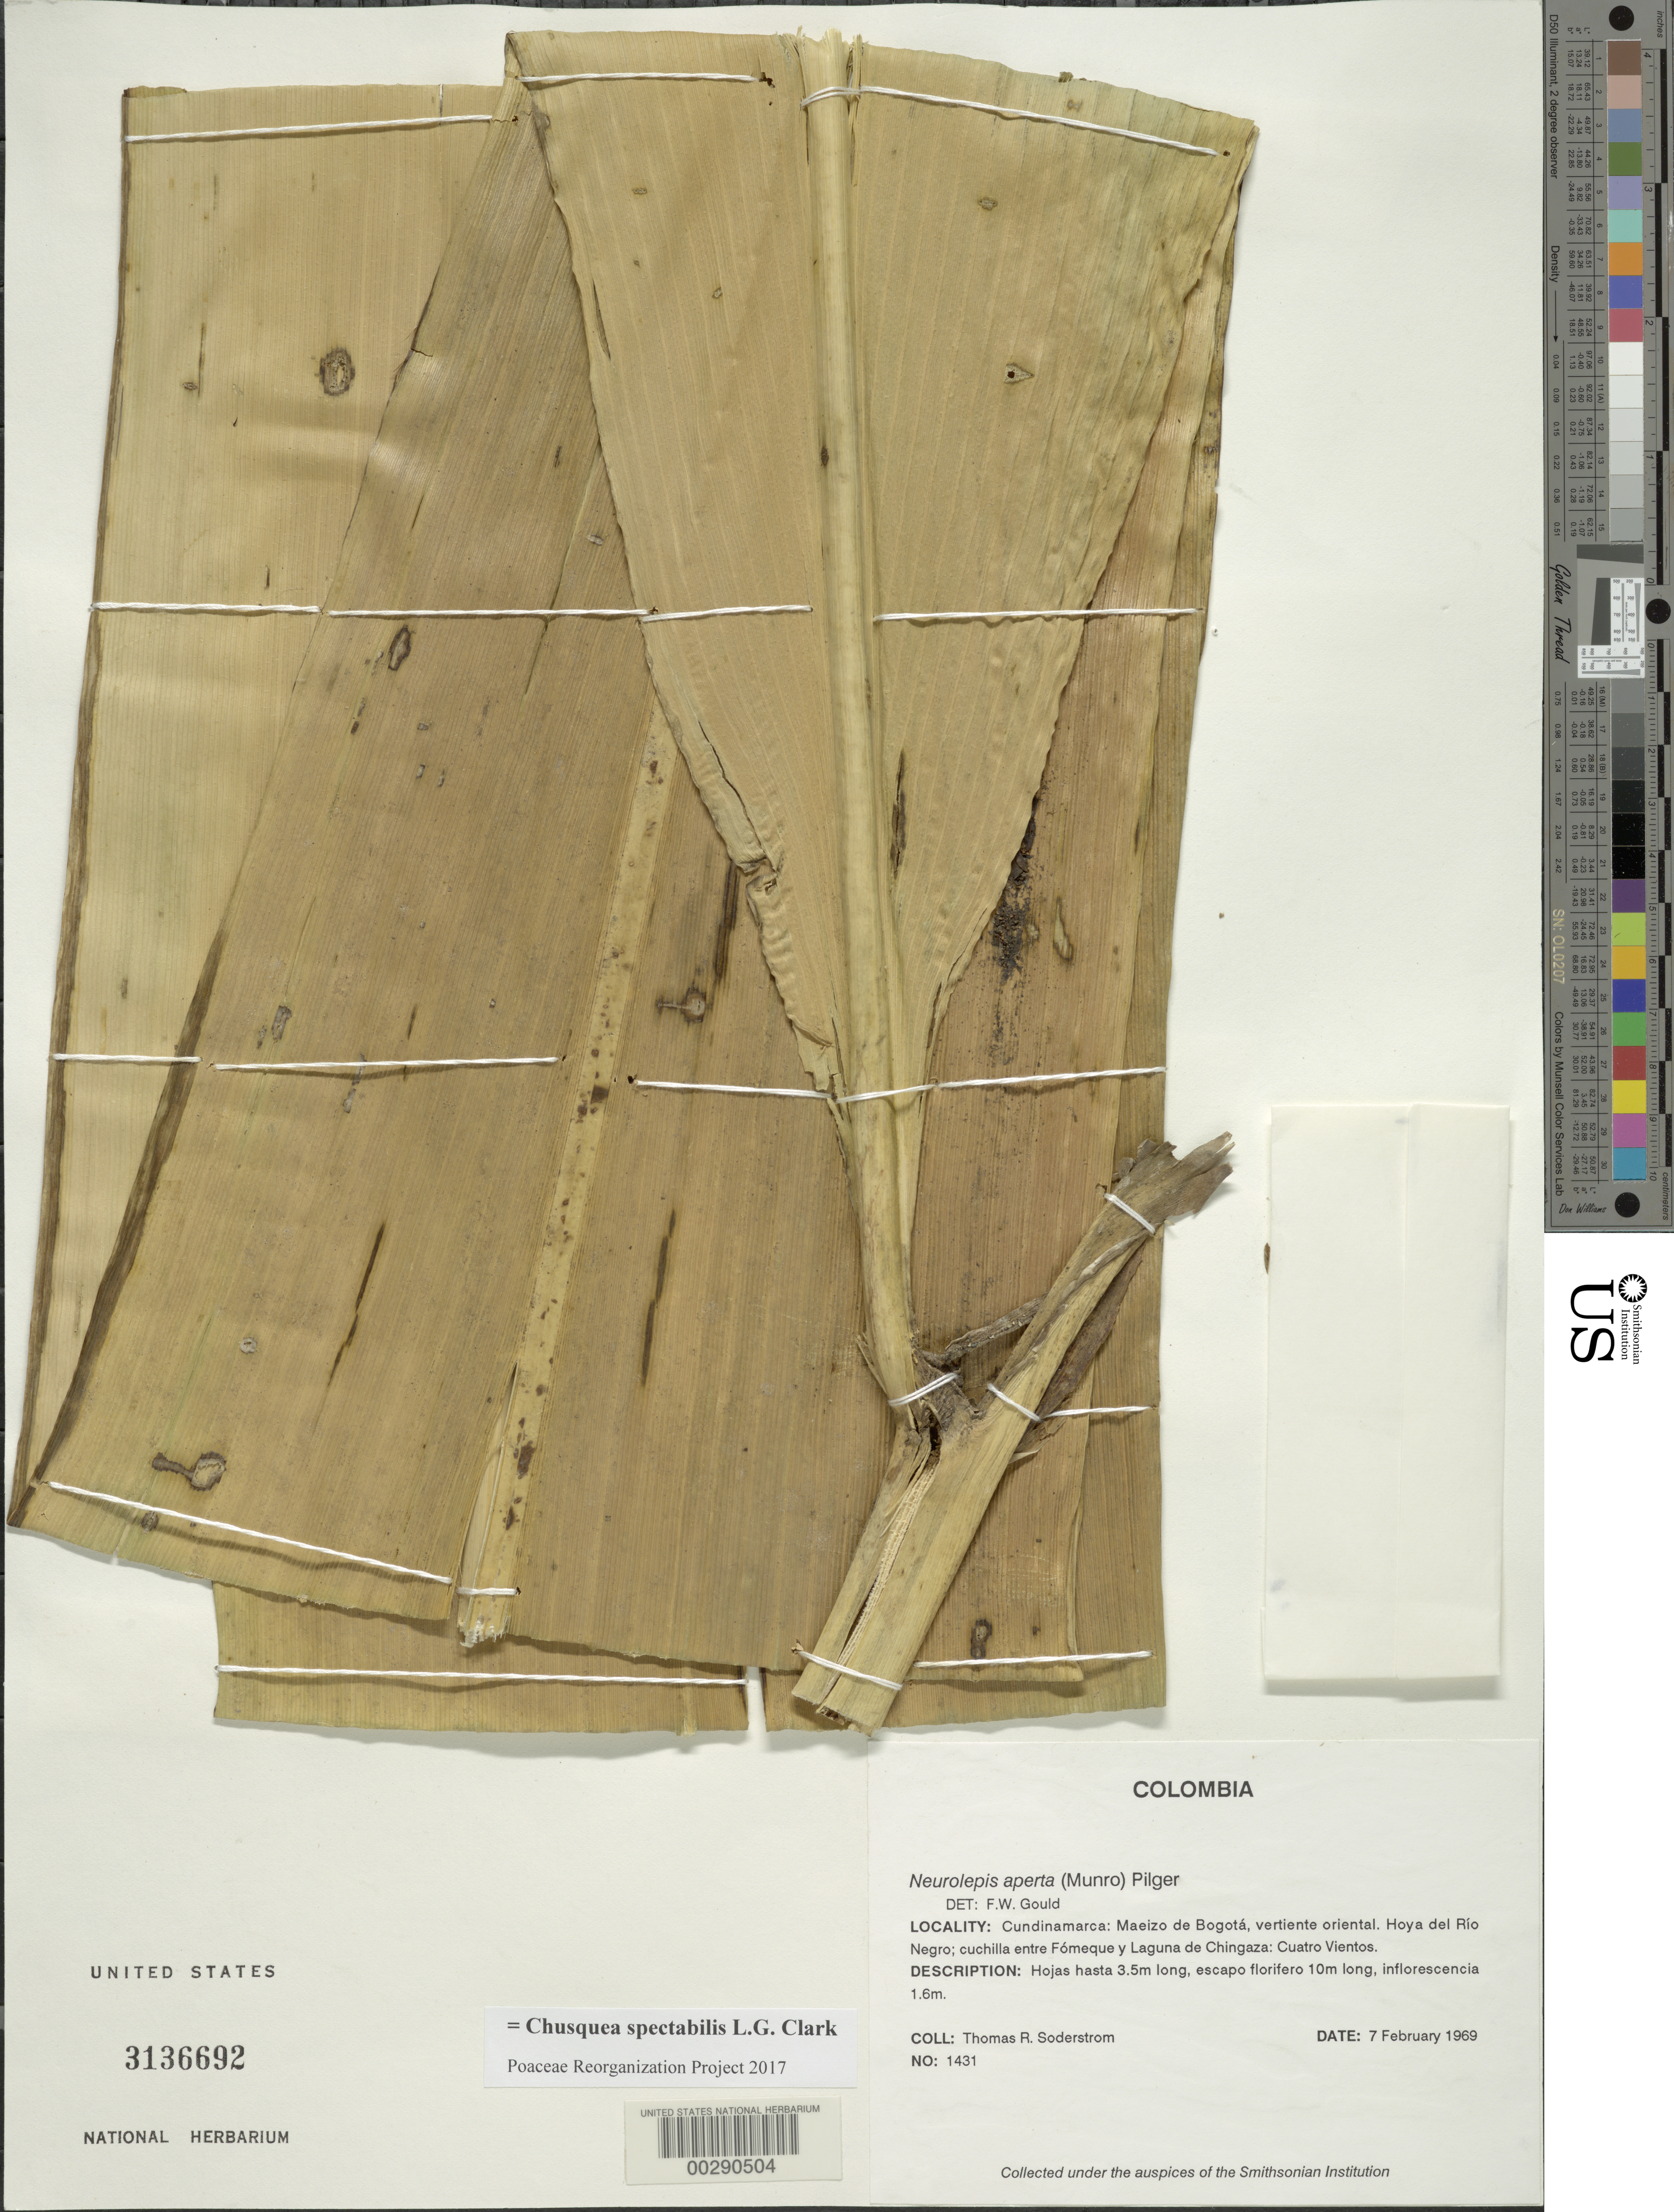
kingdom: Plantae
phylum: Tracheophyta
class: Liliopsida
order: Poales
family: Poaceae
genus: Chusquea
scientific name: Chusquea spectabilis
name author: L.G. Clark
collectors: T. R. Soderstrom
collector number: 1431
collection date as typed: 07 Feb 1969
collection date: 1969-02-07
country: Colombia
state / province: Cundinamarca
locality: Maeizo de Bogota, E slope; Valley of Rio Negro; mountain ridge between Fomeque and Laguna de Chingaza: Cuatro Vientos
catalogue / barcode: US 3136692